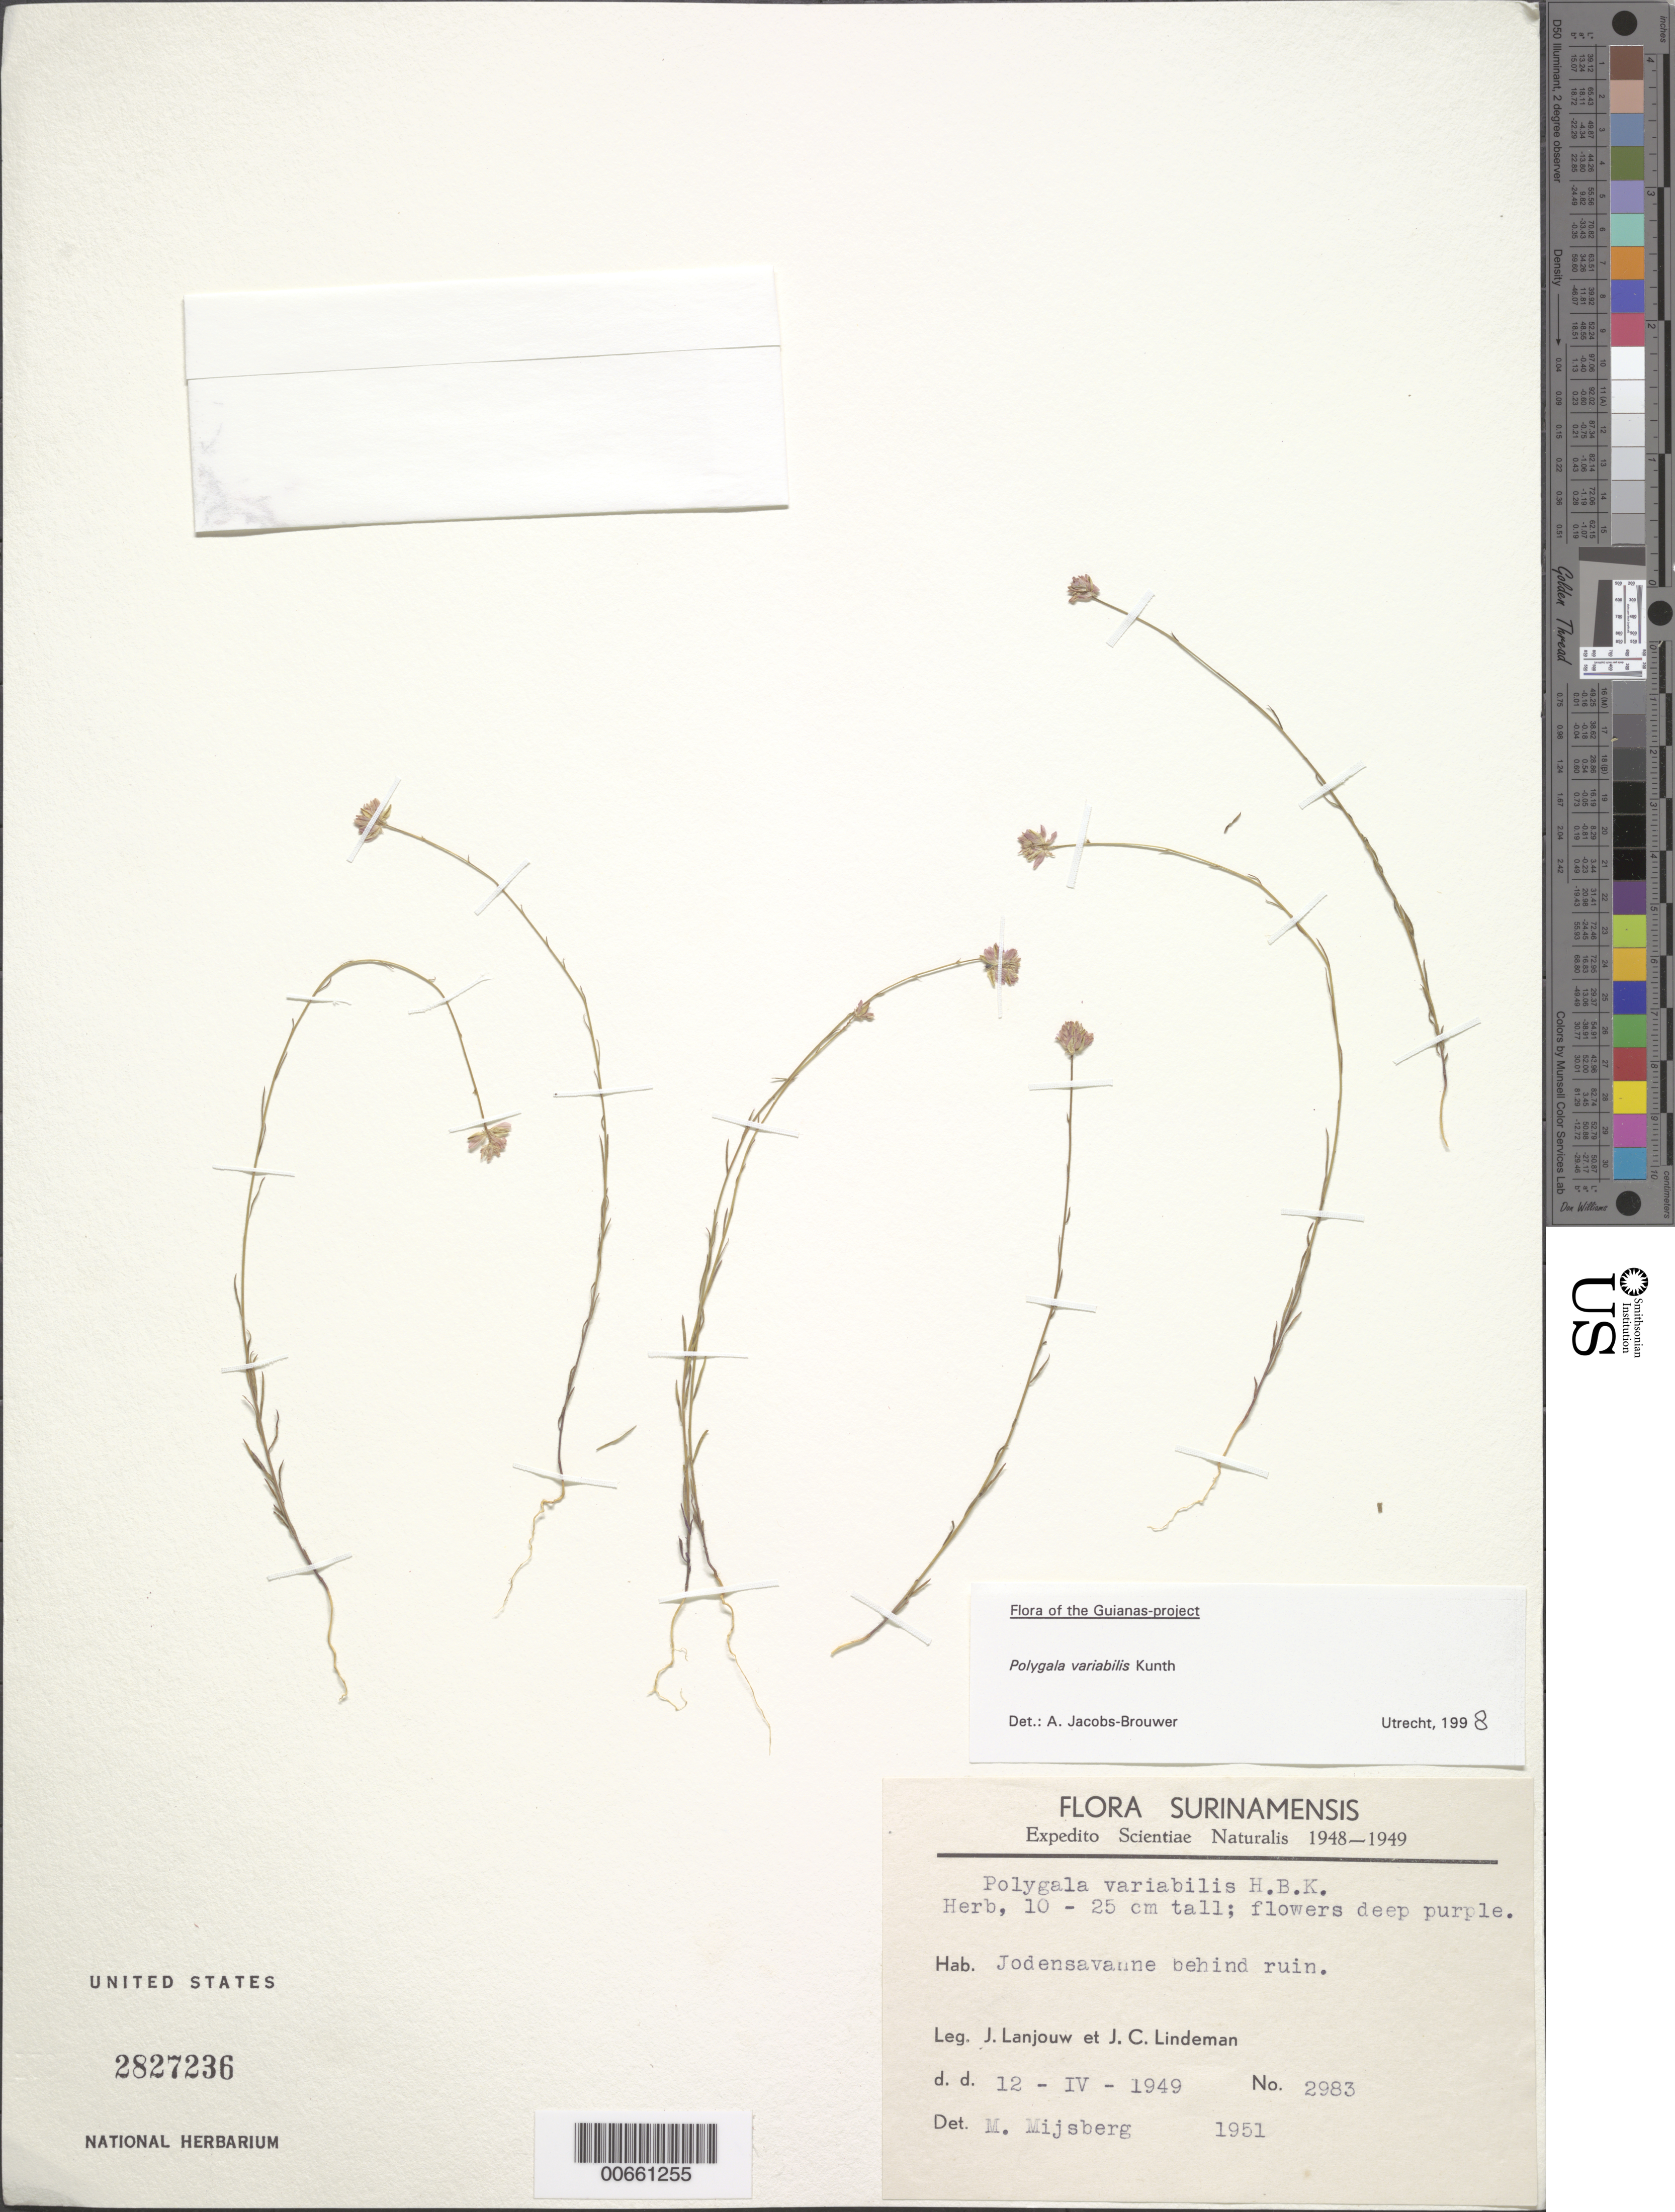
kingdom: Plantae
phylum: Tracheophyta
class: Magnoliopsida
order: Fabales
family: Polygalaceae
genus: Polygala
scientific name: Polygala variabilis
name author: Kunth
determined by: Jacobs-Brouwer, A.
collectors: J. Lanjouw & J. C. Lindeman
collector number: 2983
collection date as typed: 12-Apr-49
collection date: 1949-04-12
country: Suriname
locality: Jodensavanne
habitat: Behind ruin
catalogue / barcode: US 2827236